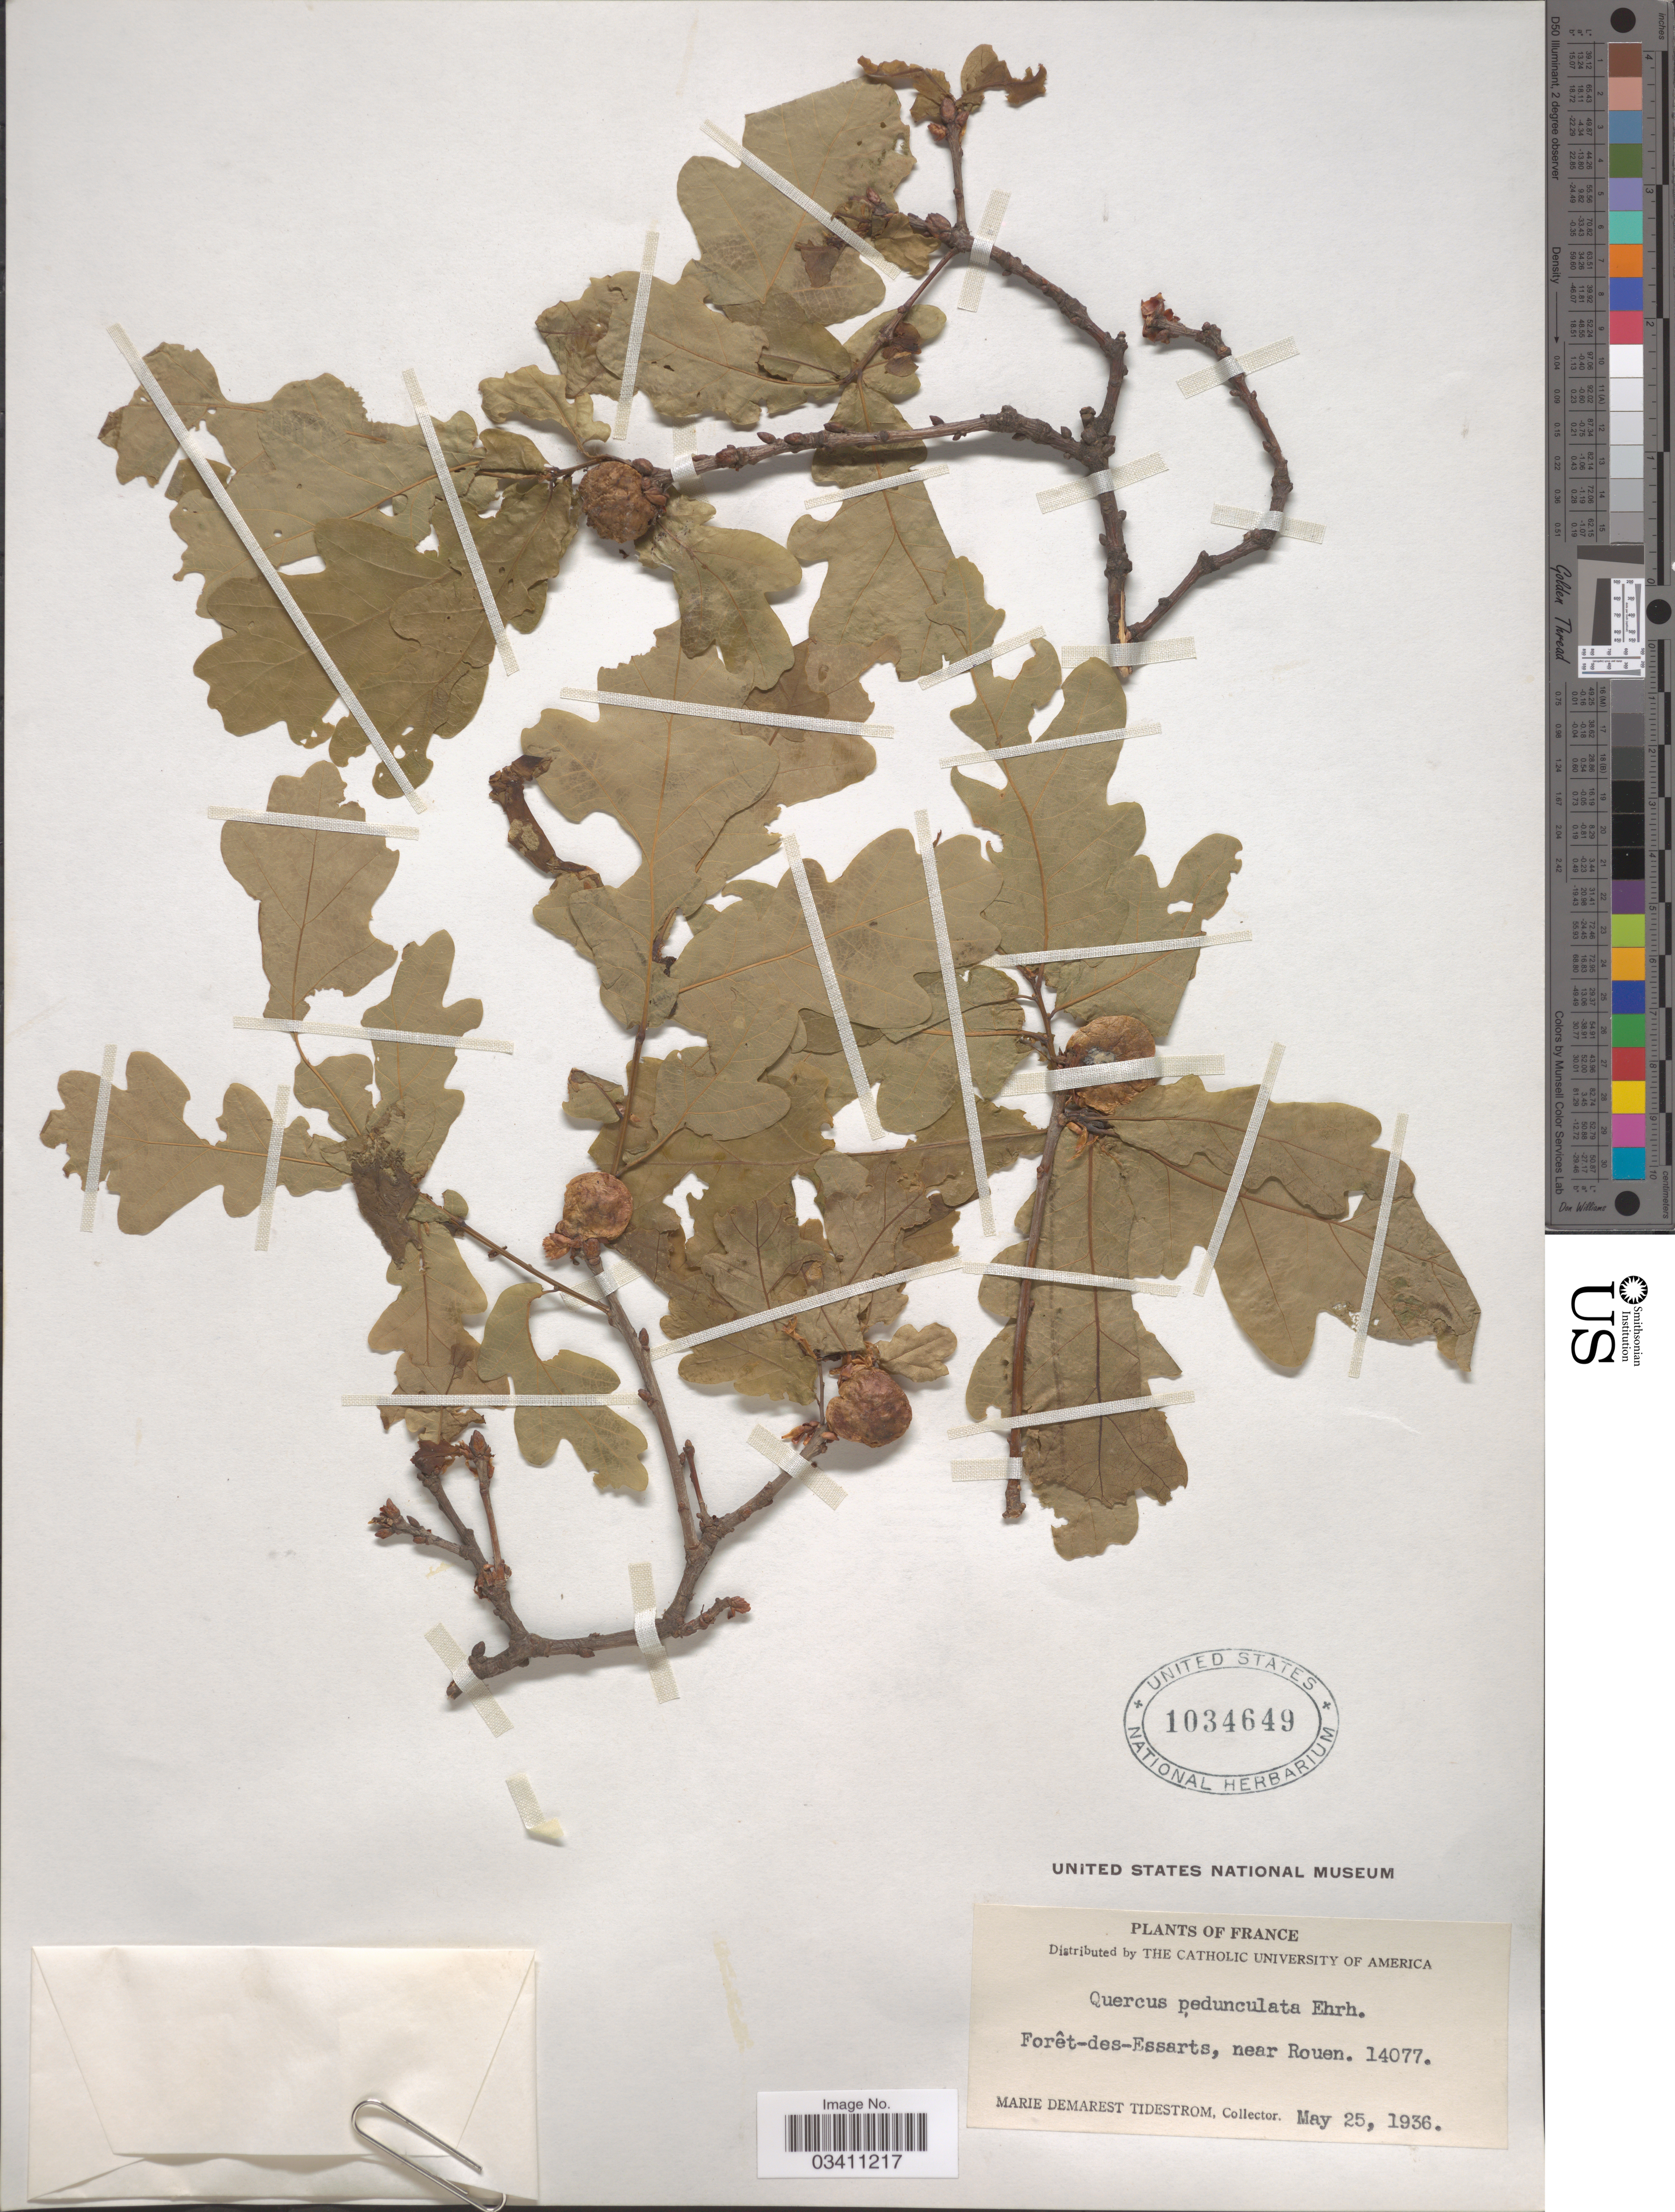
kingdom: Plantae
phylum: Tracheophyta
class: Magnoliopsida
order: Fagales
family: Fagaceae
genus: Quercus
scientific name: Quercus robur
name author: L.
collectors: M. Tidestrom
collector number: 14077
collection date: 1936-05-25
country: France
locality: Forêt-des-Essarts, near Rouen.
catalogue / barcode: US 1034649